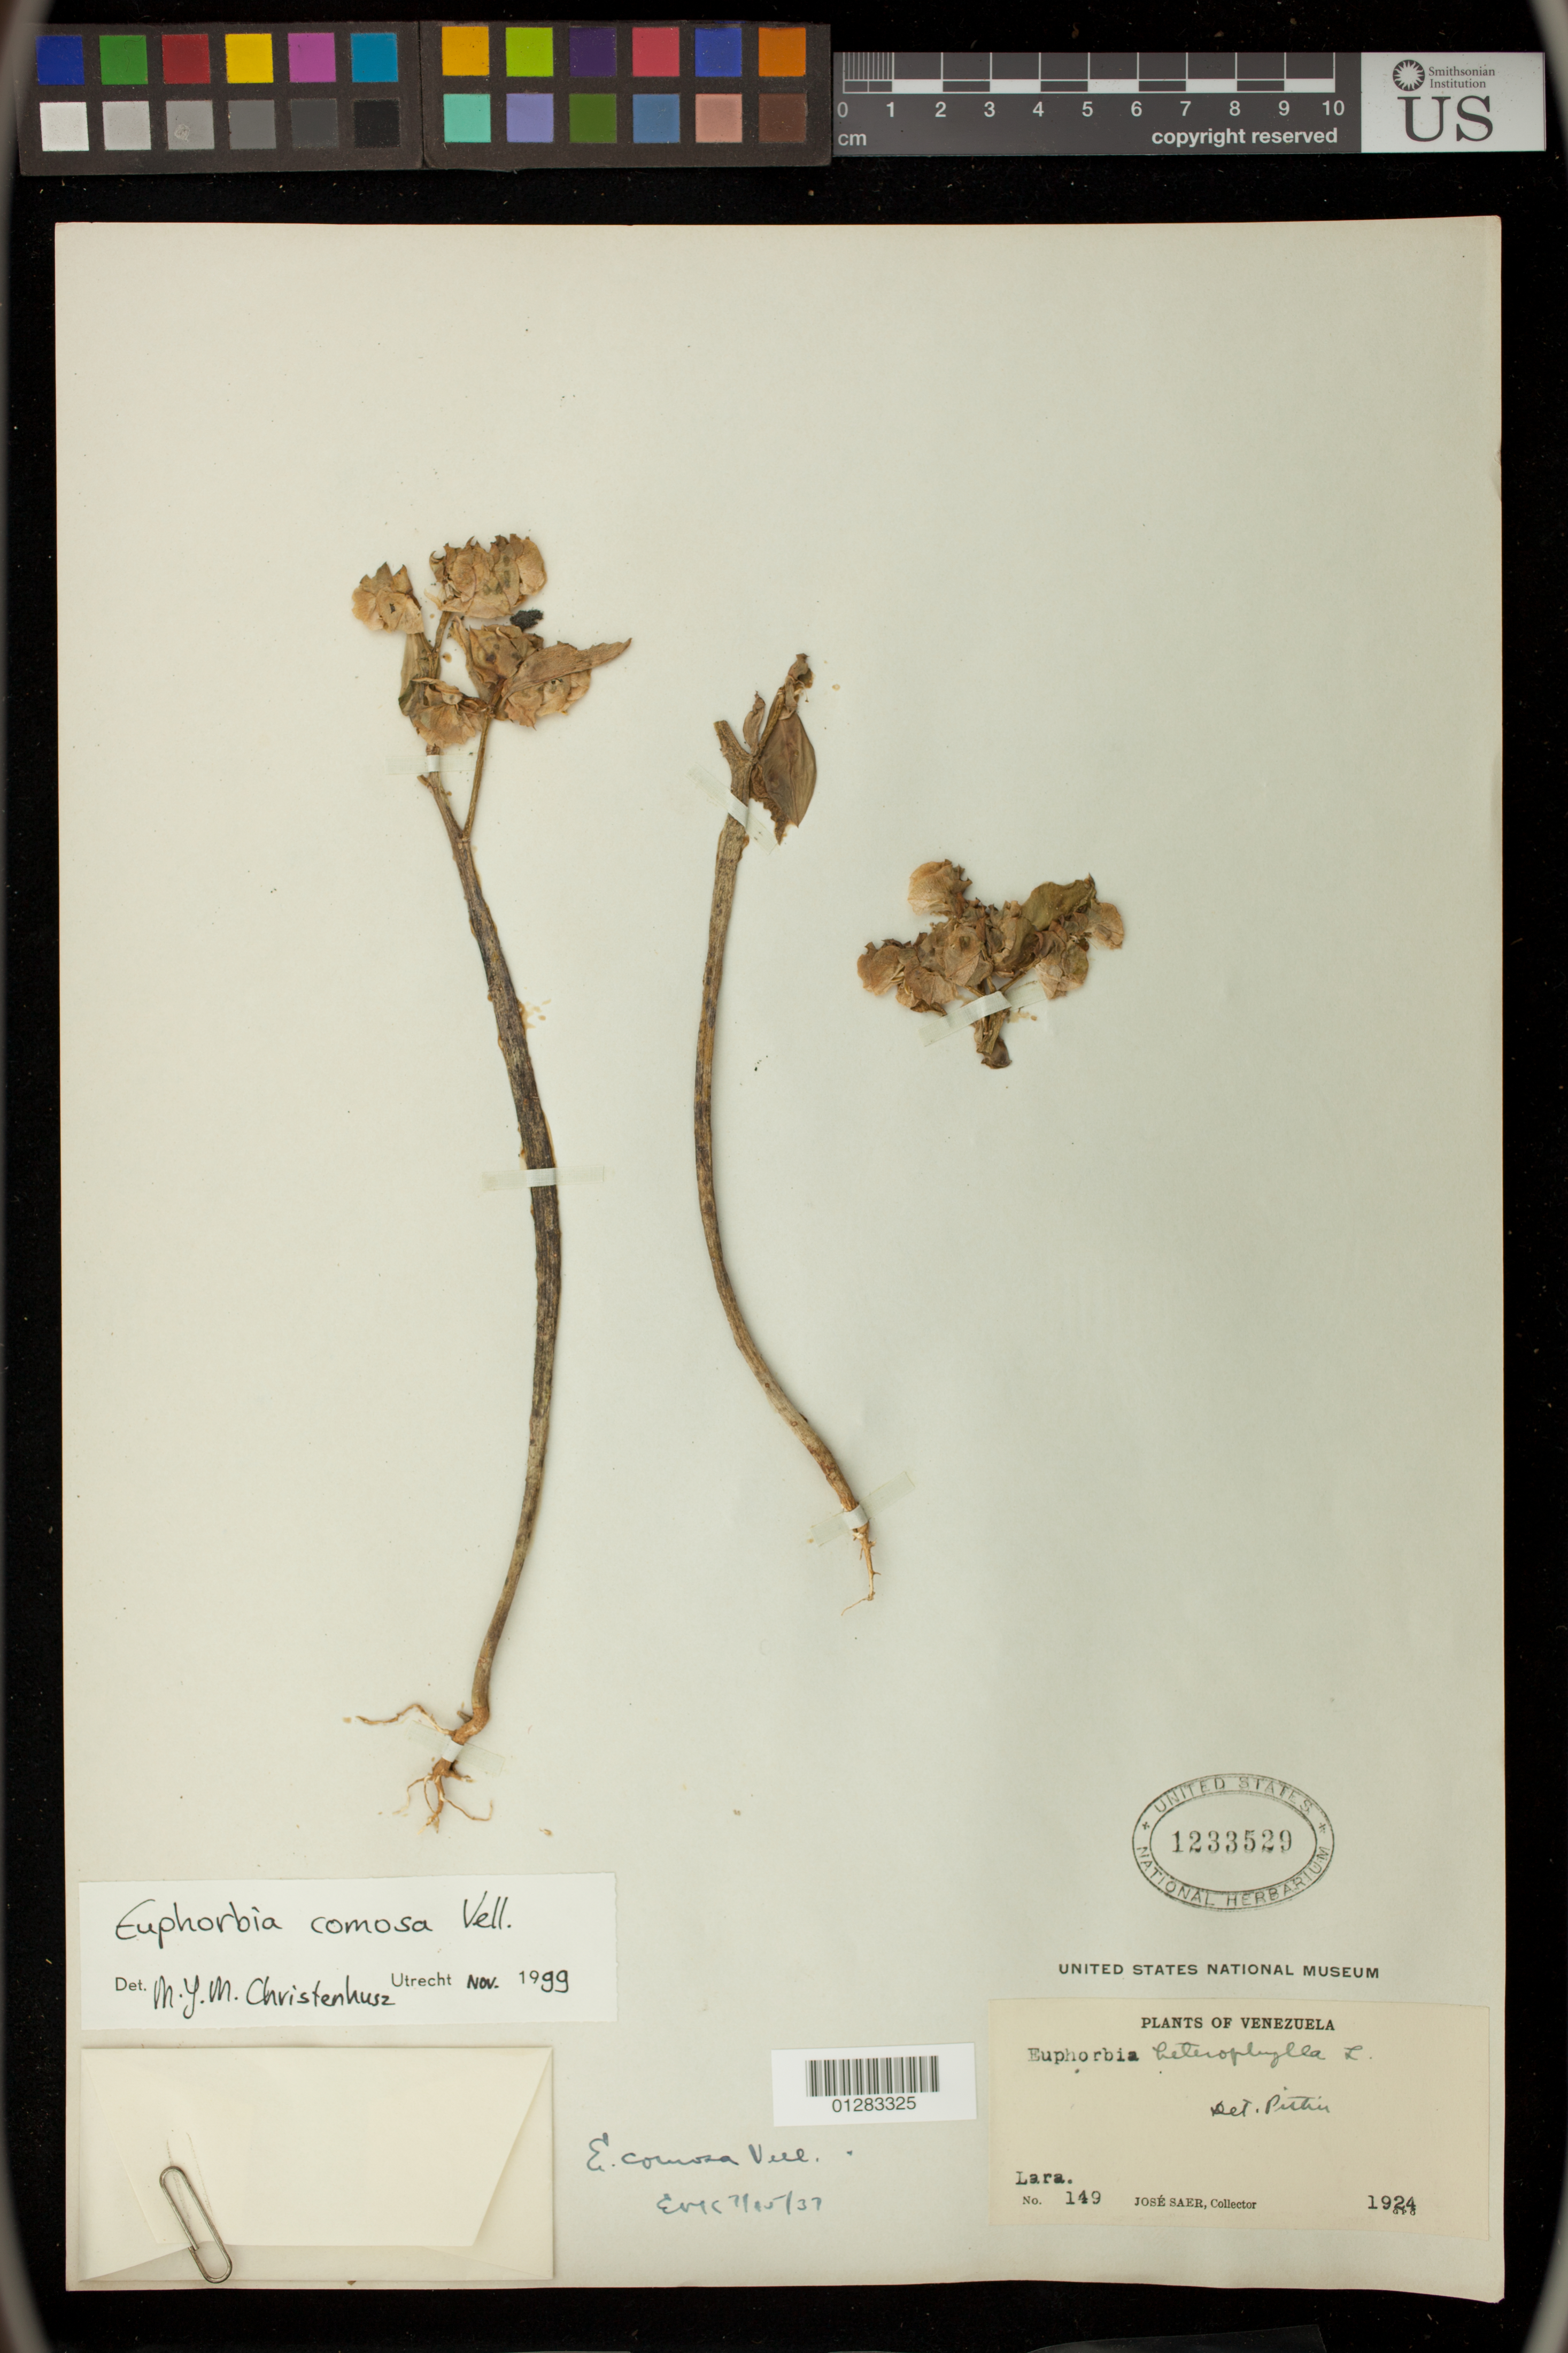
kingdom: Plantae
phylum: Tracheophyta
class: Magnoliopsida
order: Malpighiales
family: Euphorbiaceae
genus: Euphorbia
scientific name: Euphorbia cotinifolia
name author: L.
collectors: J. Saer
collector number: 149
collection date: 1924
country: Venezuela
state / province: Lara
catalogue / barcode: US 1233529